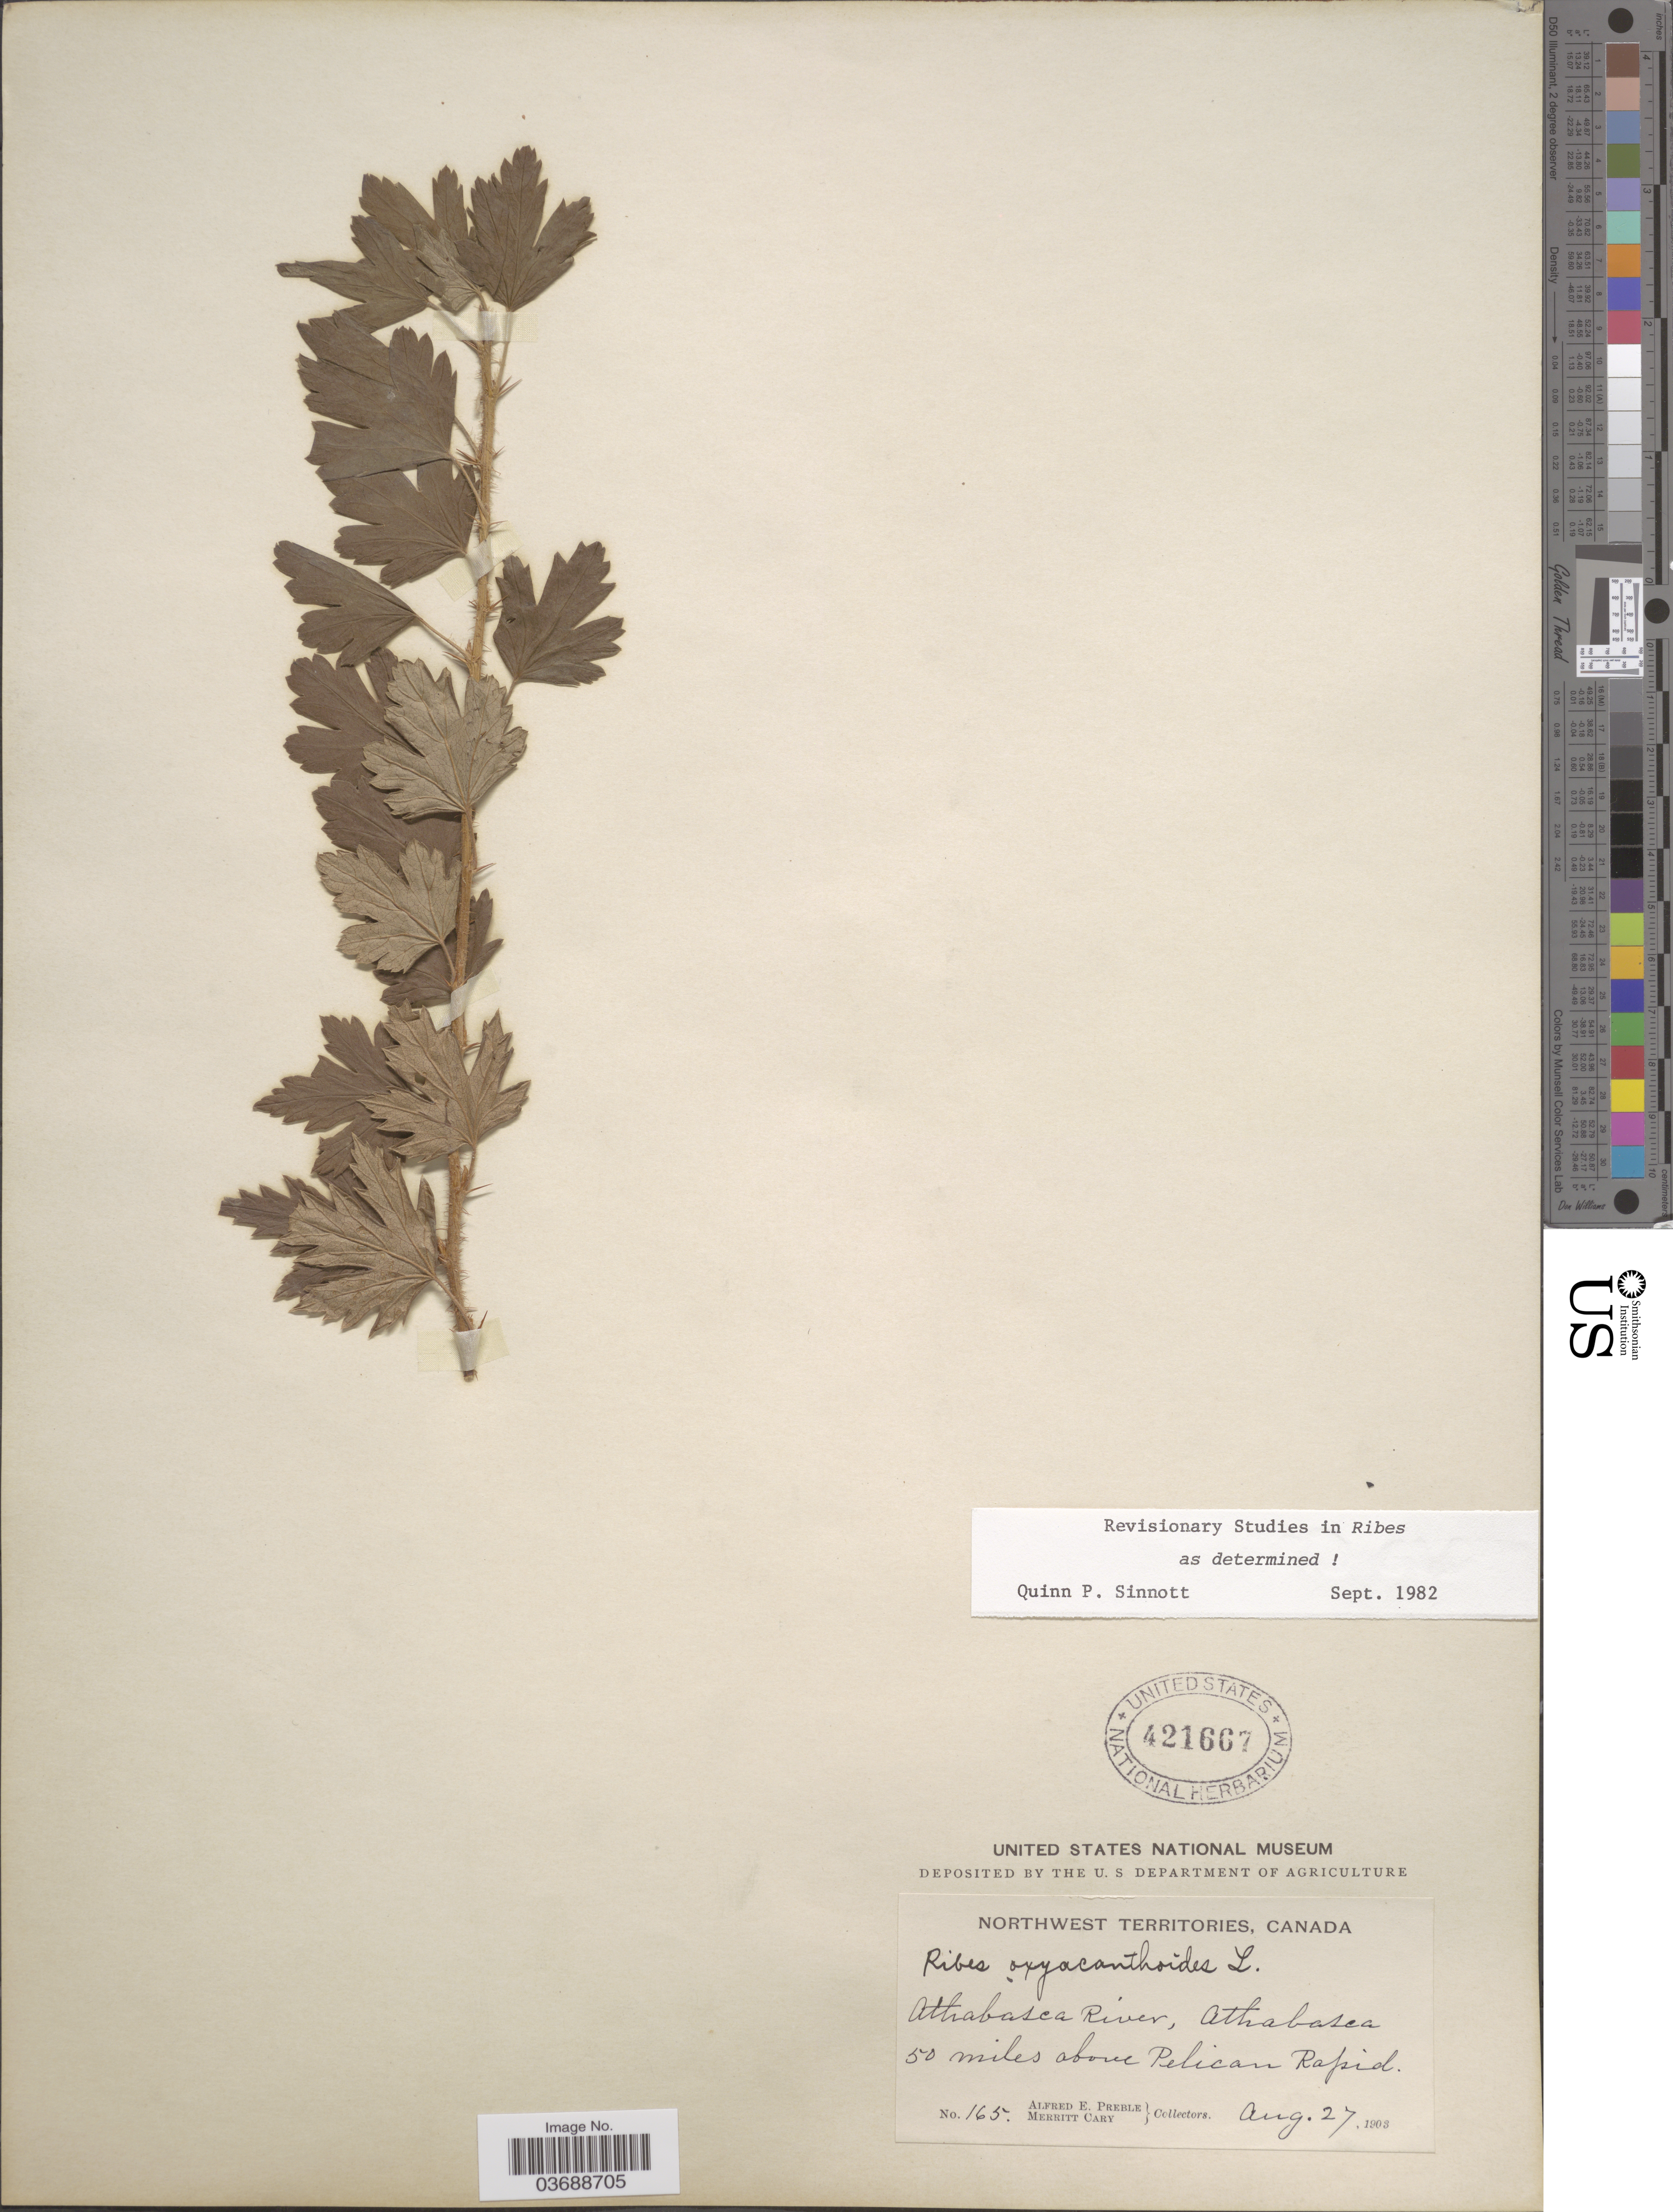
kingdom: Plantae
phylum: Tracheophyta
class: Magnoliopsida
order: Saxifragales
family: Grossulariaceae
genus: Ribes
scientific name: Ribes oxyacanthoides subsp. oxyacanthoides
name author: L.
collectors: A. Preble & M. Cary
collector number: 165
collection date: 1903-08-27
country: Canada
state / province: Northwest Territories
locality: Athabasca River, Athabasca. 50 miles above Pelican Rapid.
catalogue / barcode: US 421667